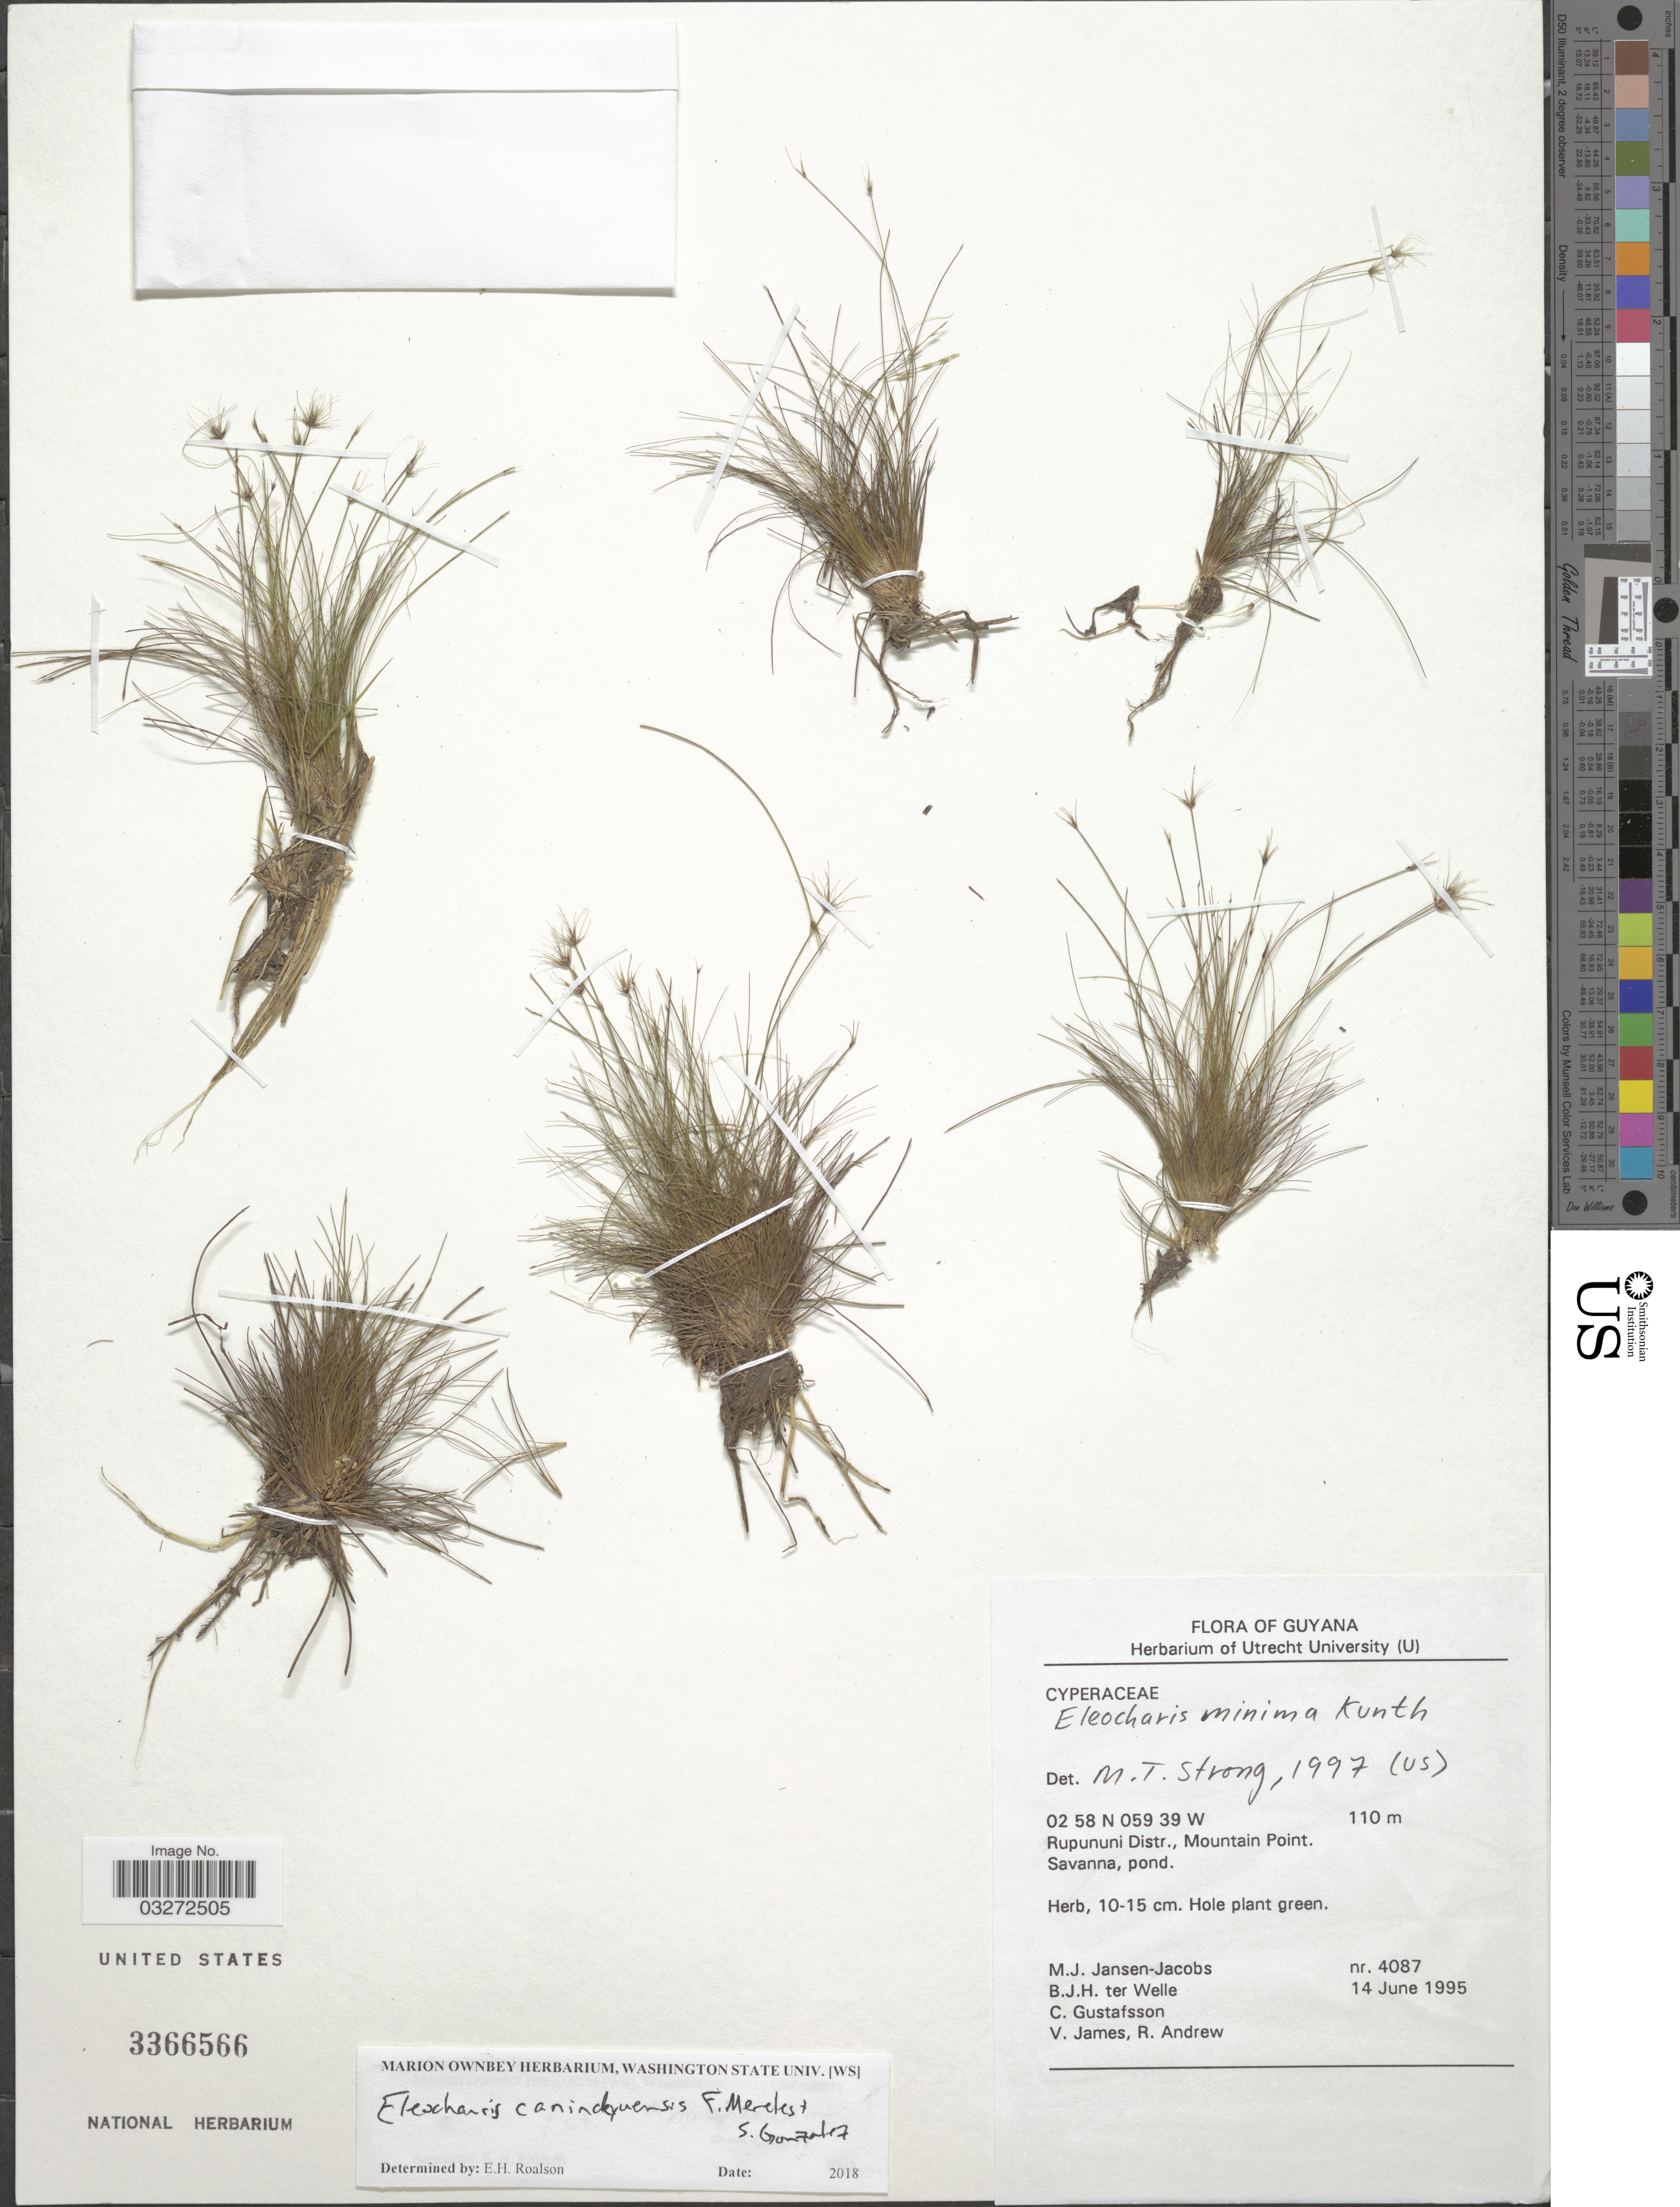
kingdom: Plantae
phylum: Tracheophyta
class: Liliopsida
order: Poales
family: Cyperaceae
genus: Eleocharis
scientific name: Eleocharis canindeyuensis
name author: Mereles & S. González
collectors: M. J. Jansen-Jacobs, B. Welle, C. Gustafsson, V. James & R. Andrew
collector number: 4087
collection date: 1995-06-14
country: Guyana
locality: Rupununi Distr., Mountain Point. Savanna, pond.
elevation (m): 110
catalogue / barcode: US 3366566